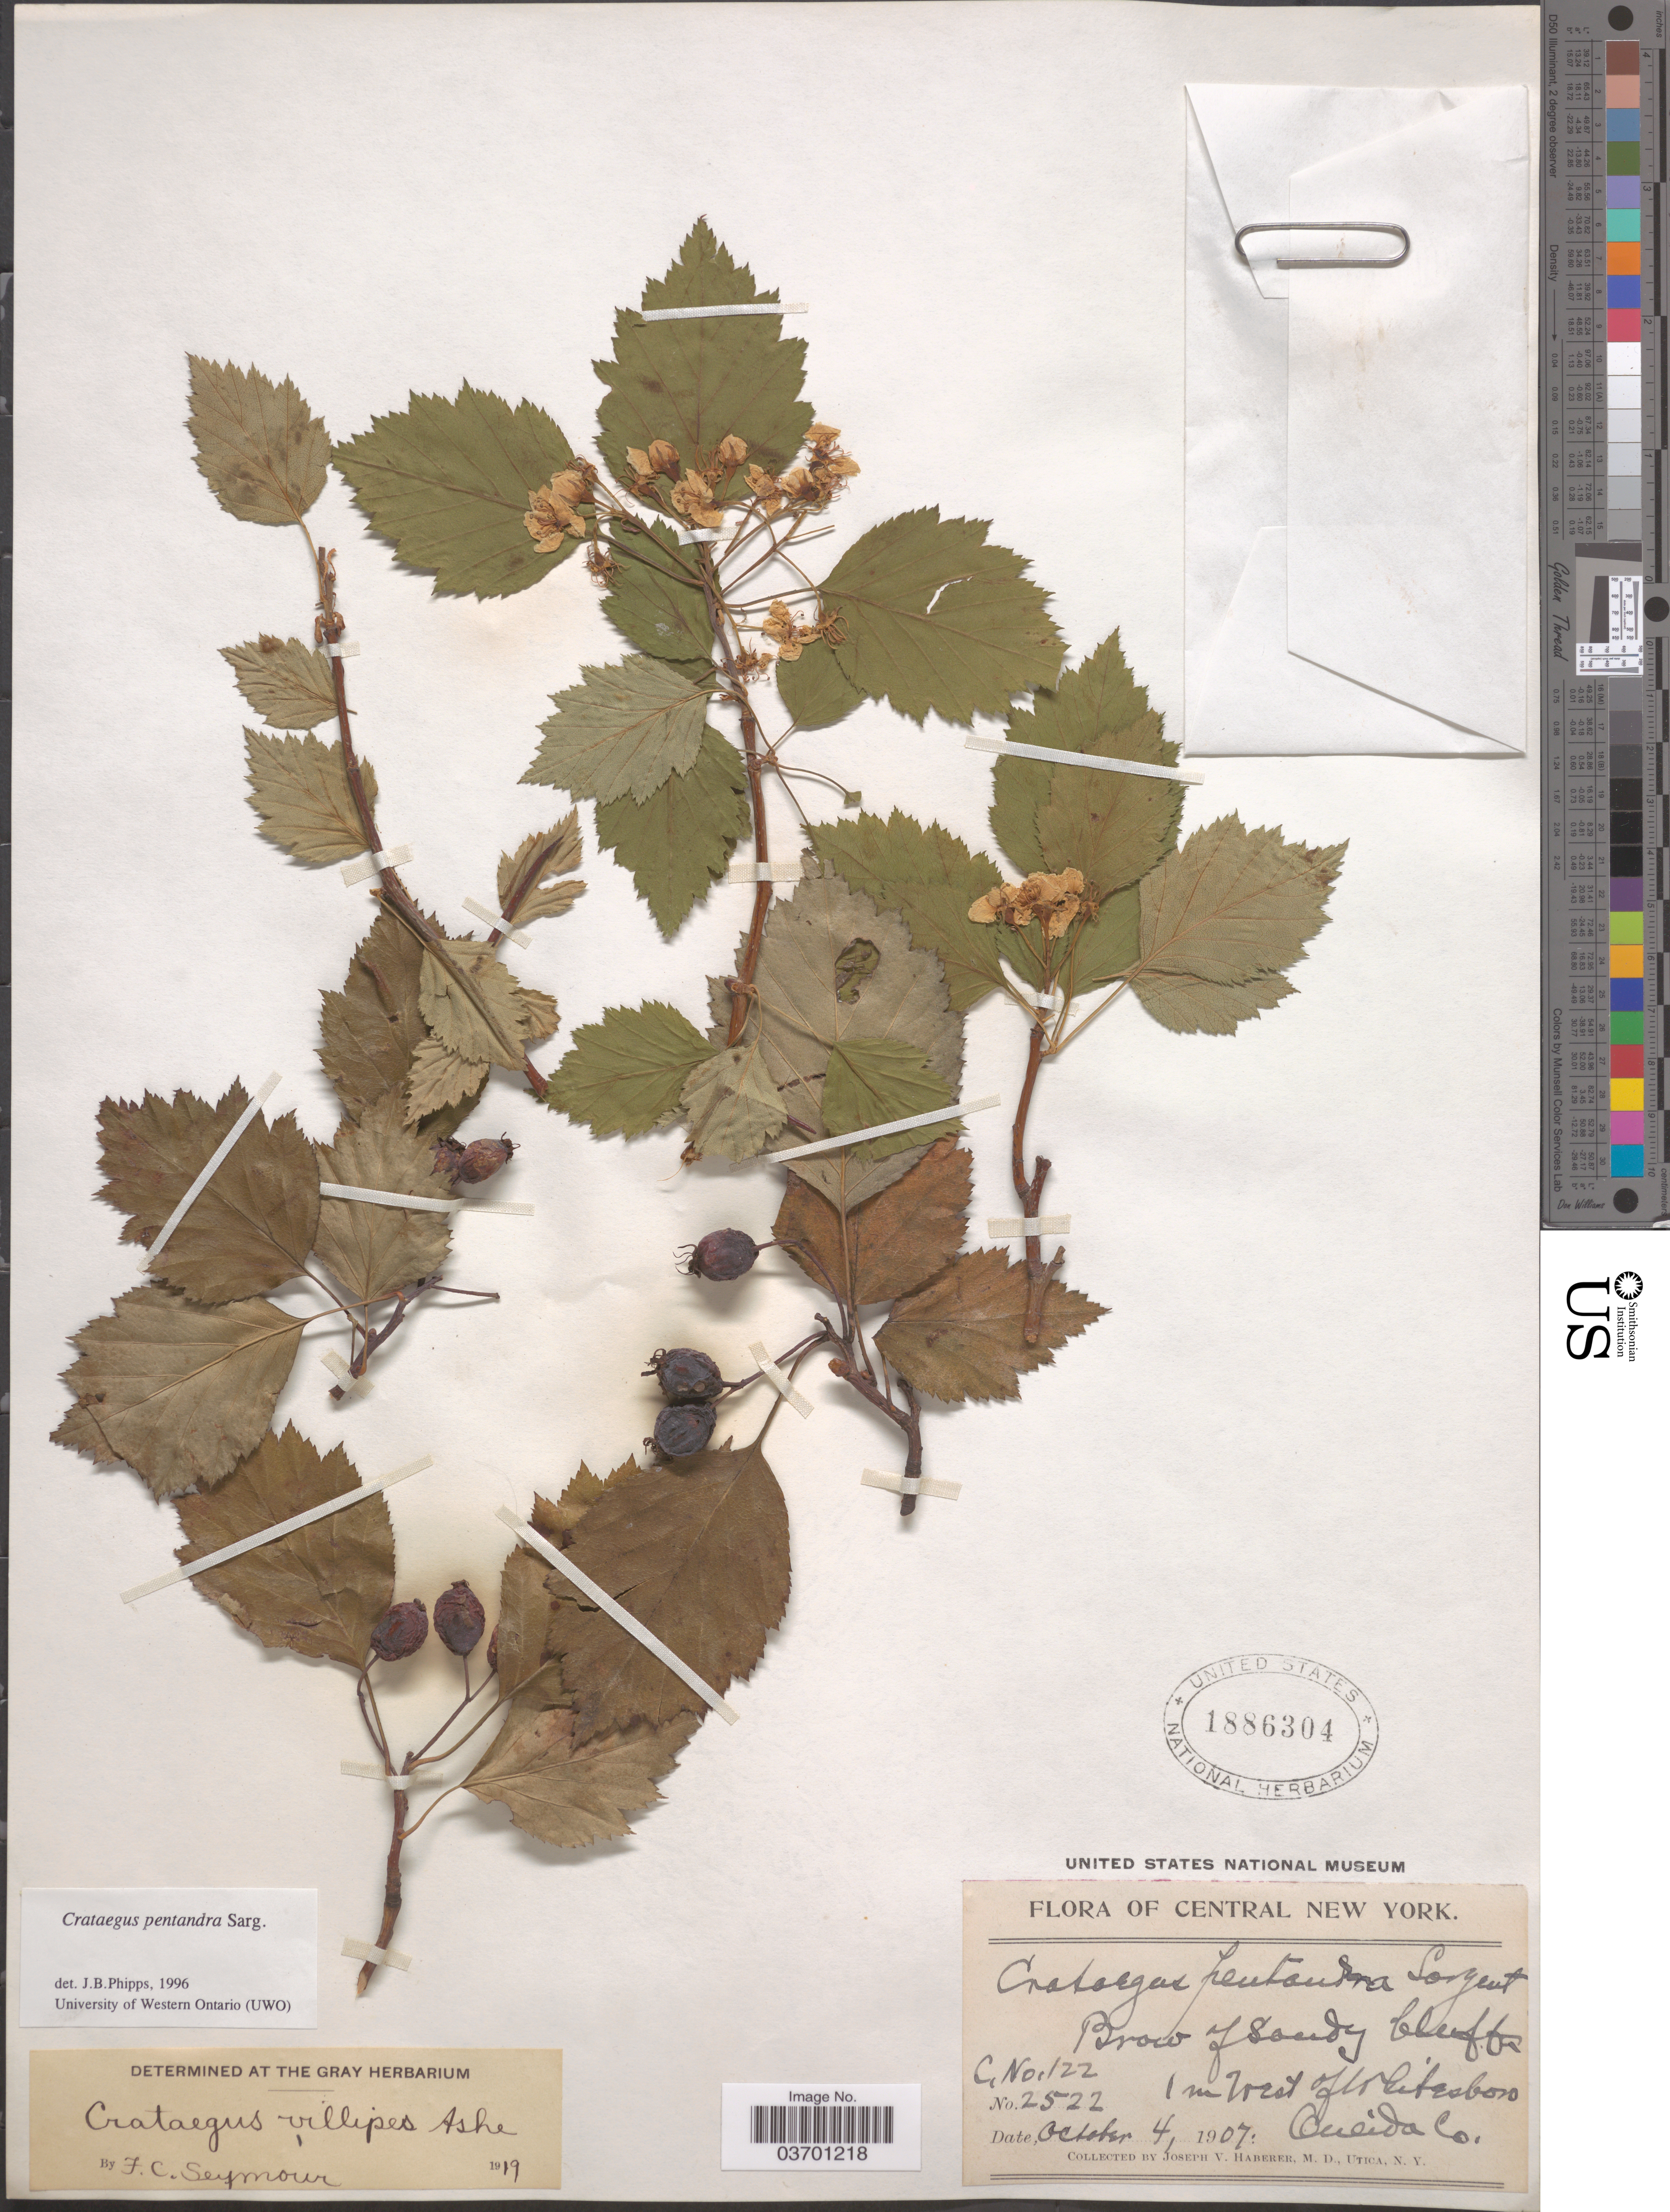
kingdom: Plantae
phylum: Tracheophyta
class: Magnoliopsida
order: Rosales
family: Rosaceae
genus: Crataegus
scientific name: Crataegus pentandra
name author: Sarg.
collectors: J. V. Haberer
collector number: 2522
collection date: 1907-10-04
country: United States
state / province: New York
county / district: Oneida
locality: Central New York. 1 m West of Whitesboro. Oneida Co.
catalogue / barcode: US 1886304